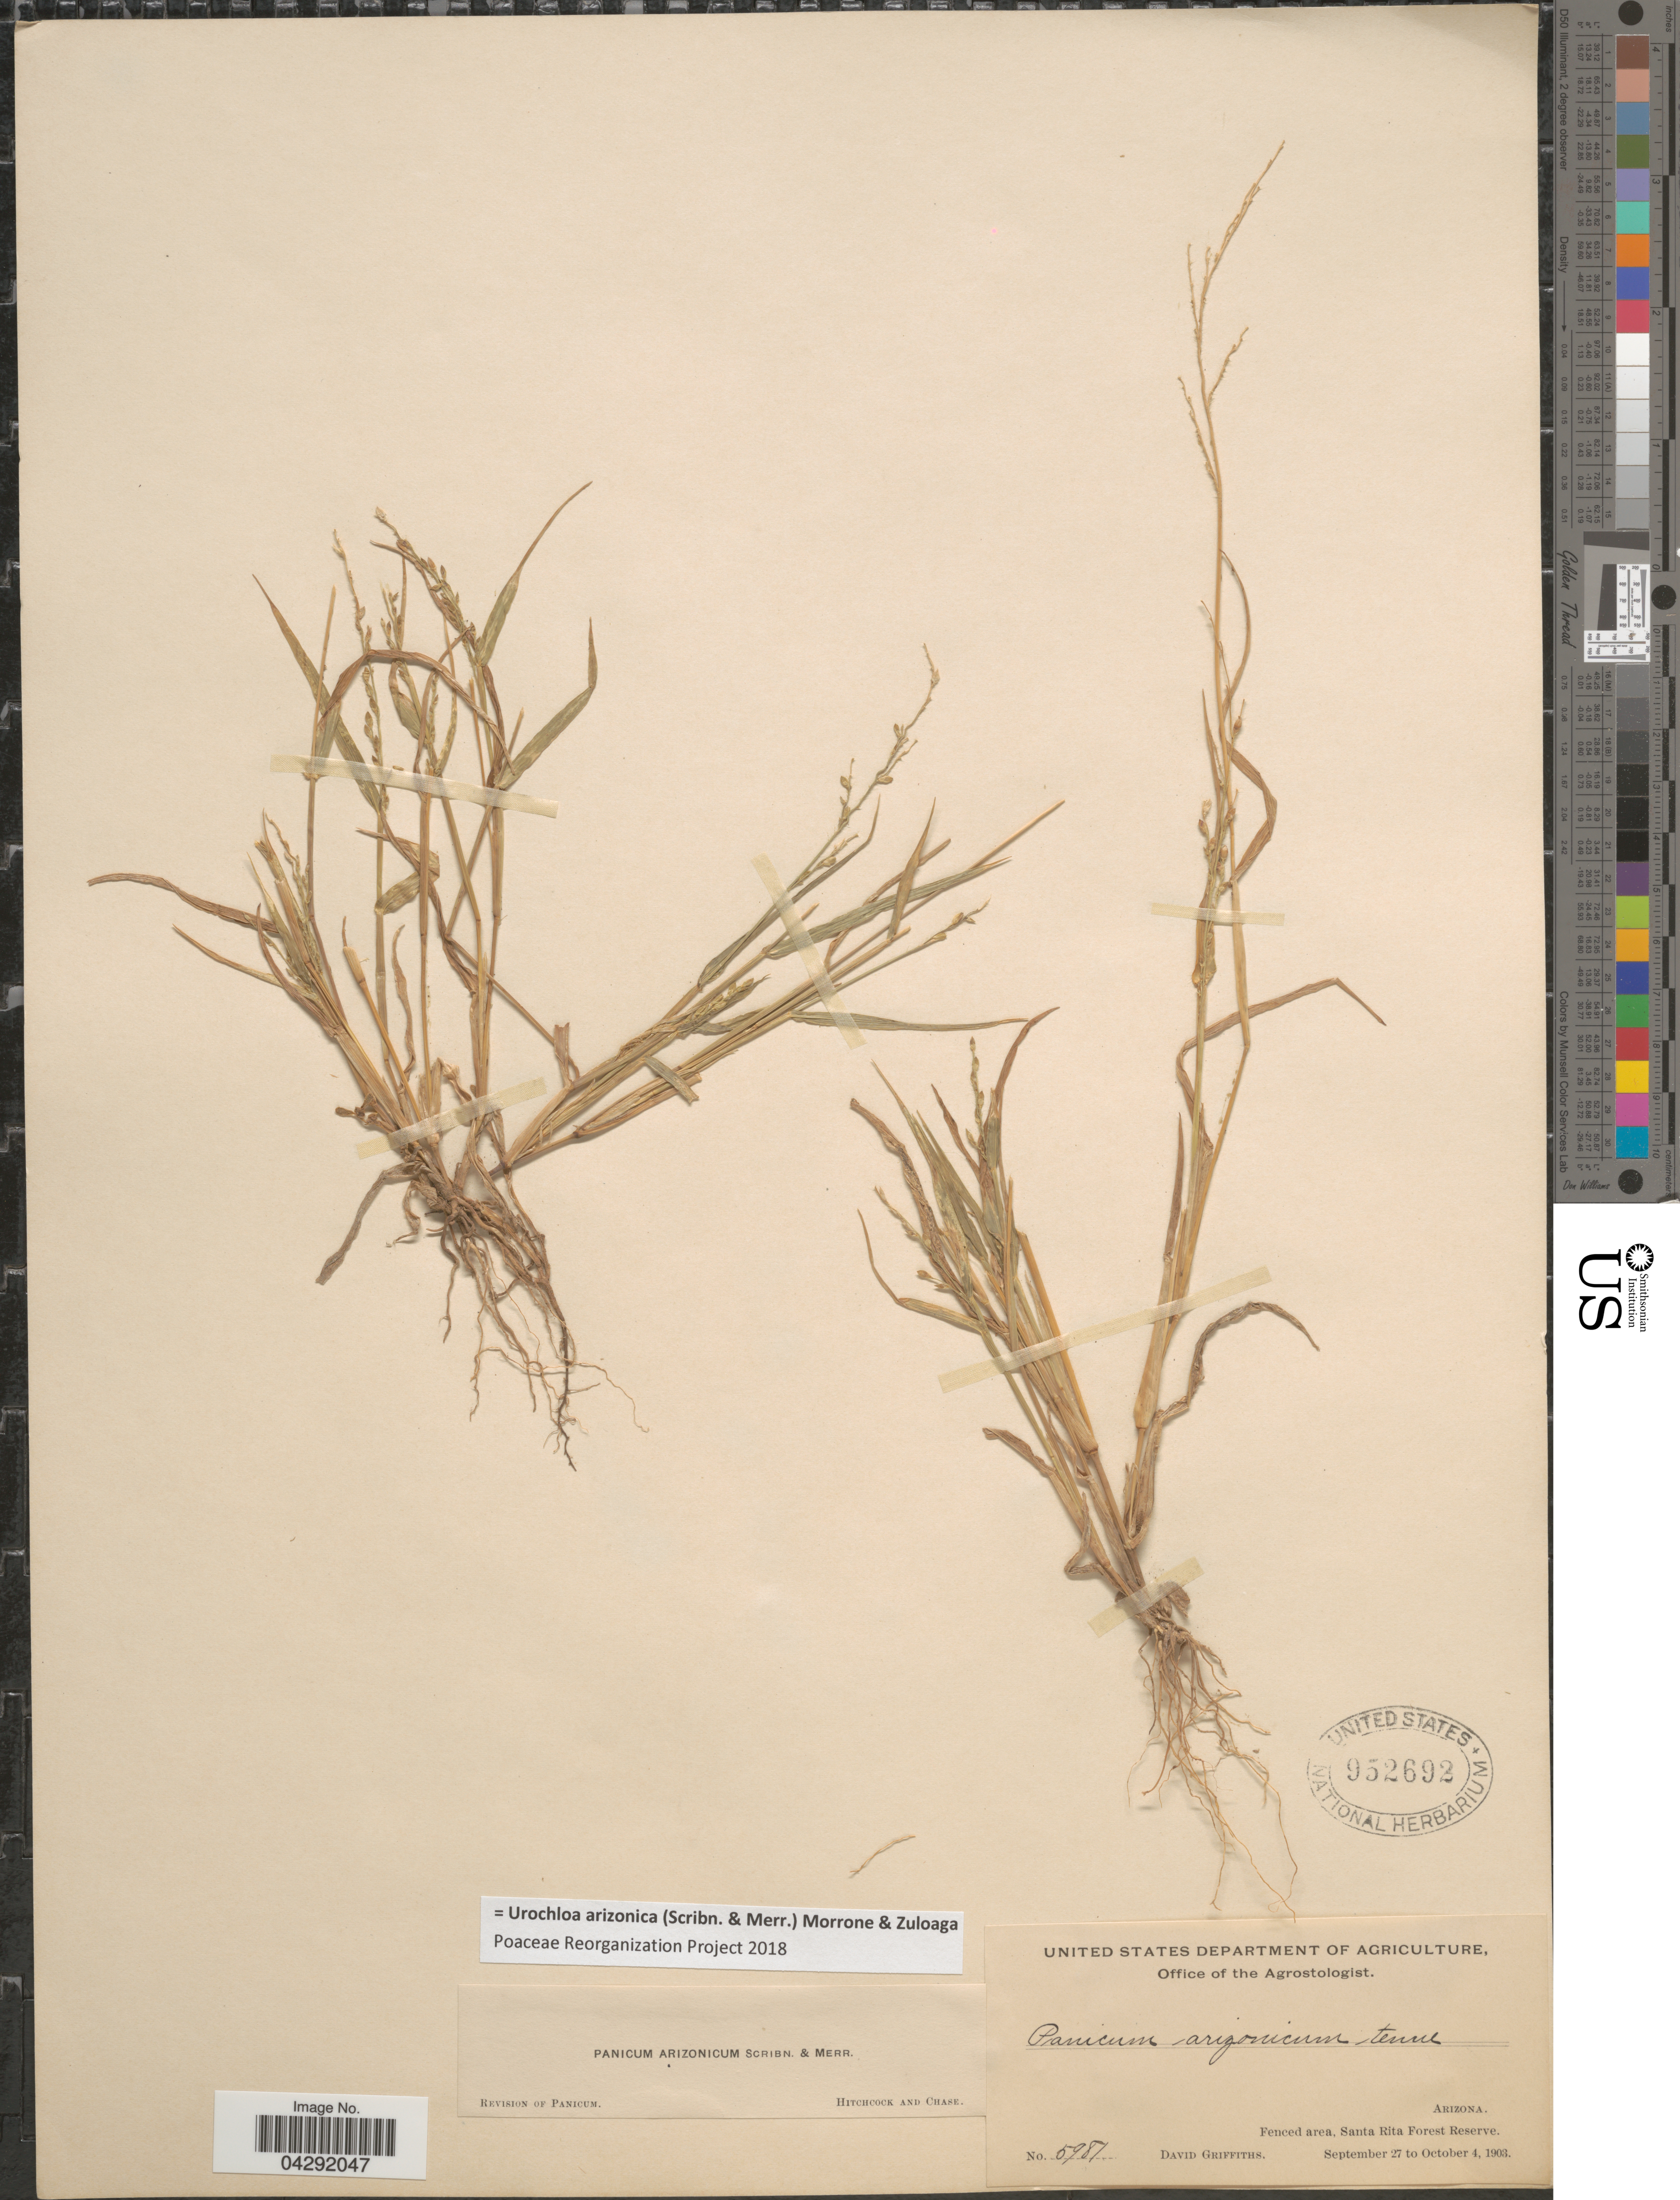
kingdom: Plantae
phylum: Tracheophyta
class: Liliopsida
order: Poales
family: Poaceae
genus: Urochloa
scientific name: Urochloa arizonica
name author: (Scribn. & Merr.) Morrone & Zuloaga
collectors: D. Griffiths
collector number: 5981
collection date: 1903-09-27/1903-10-04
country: United States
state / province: Arizona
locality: Fenced area, Santa Rita Forest Reserve.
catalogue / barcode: US 952692